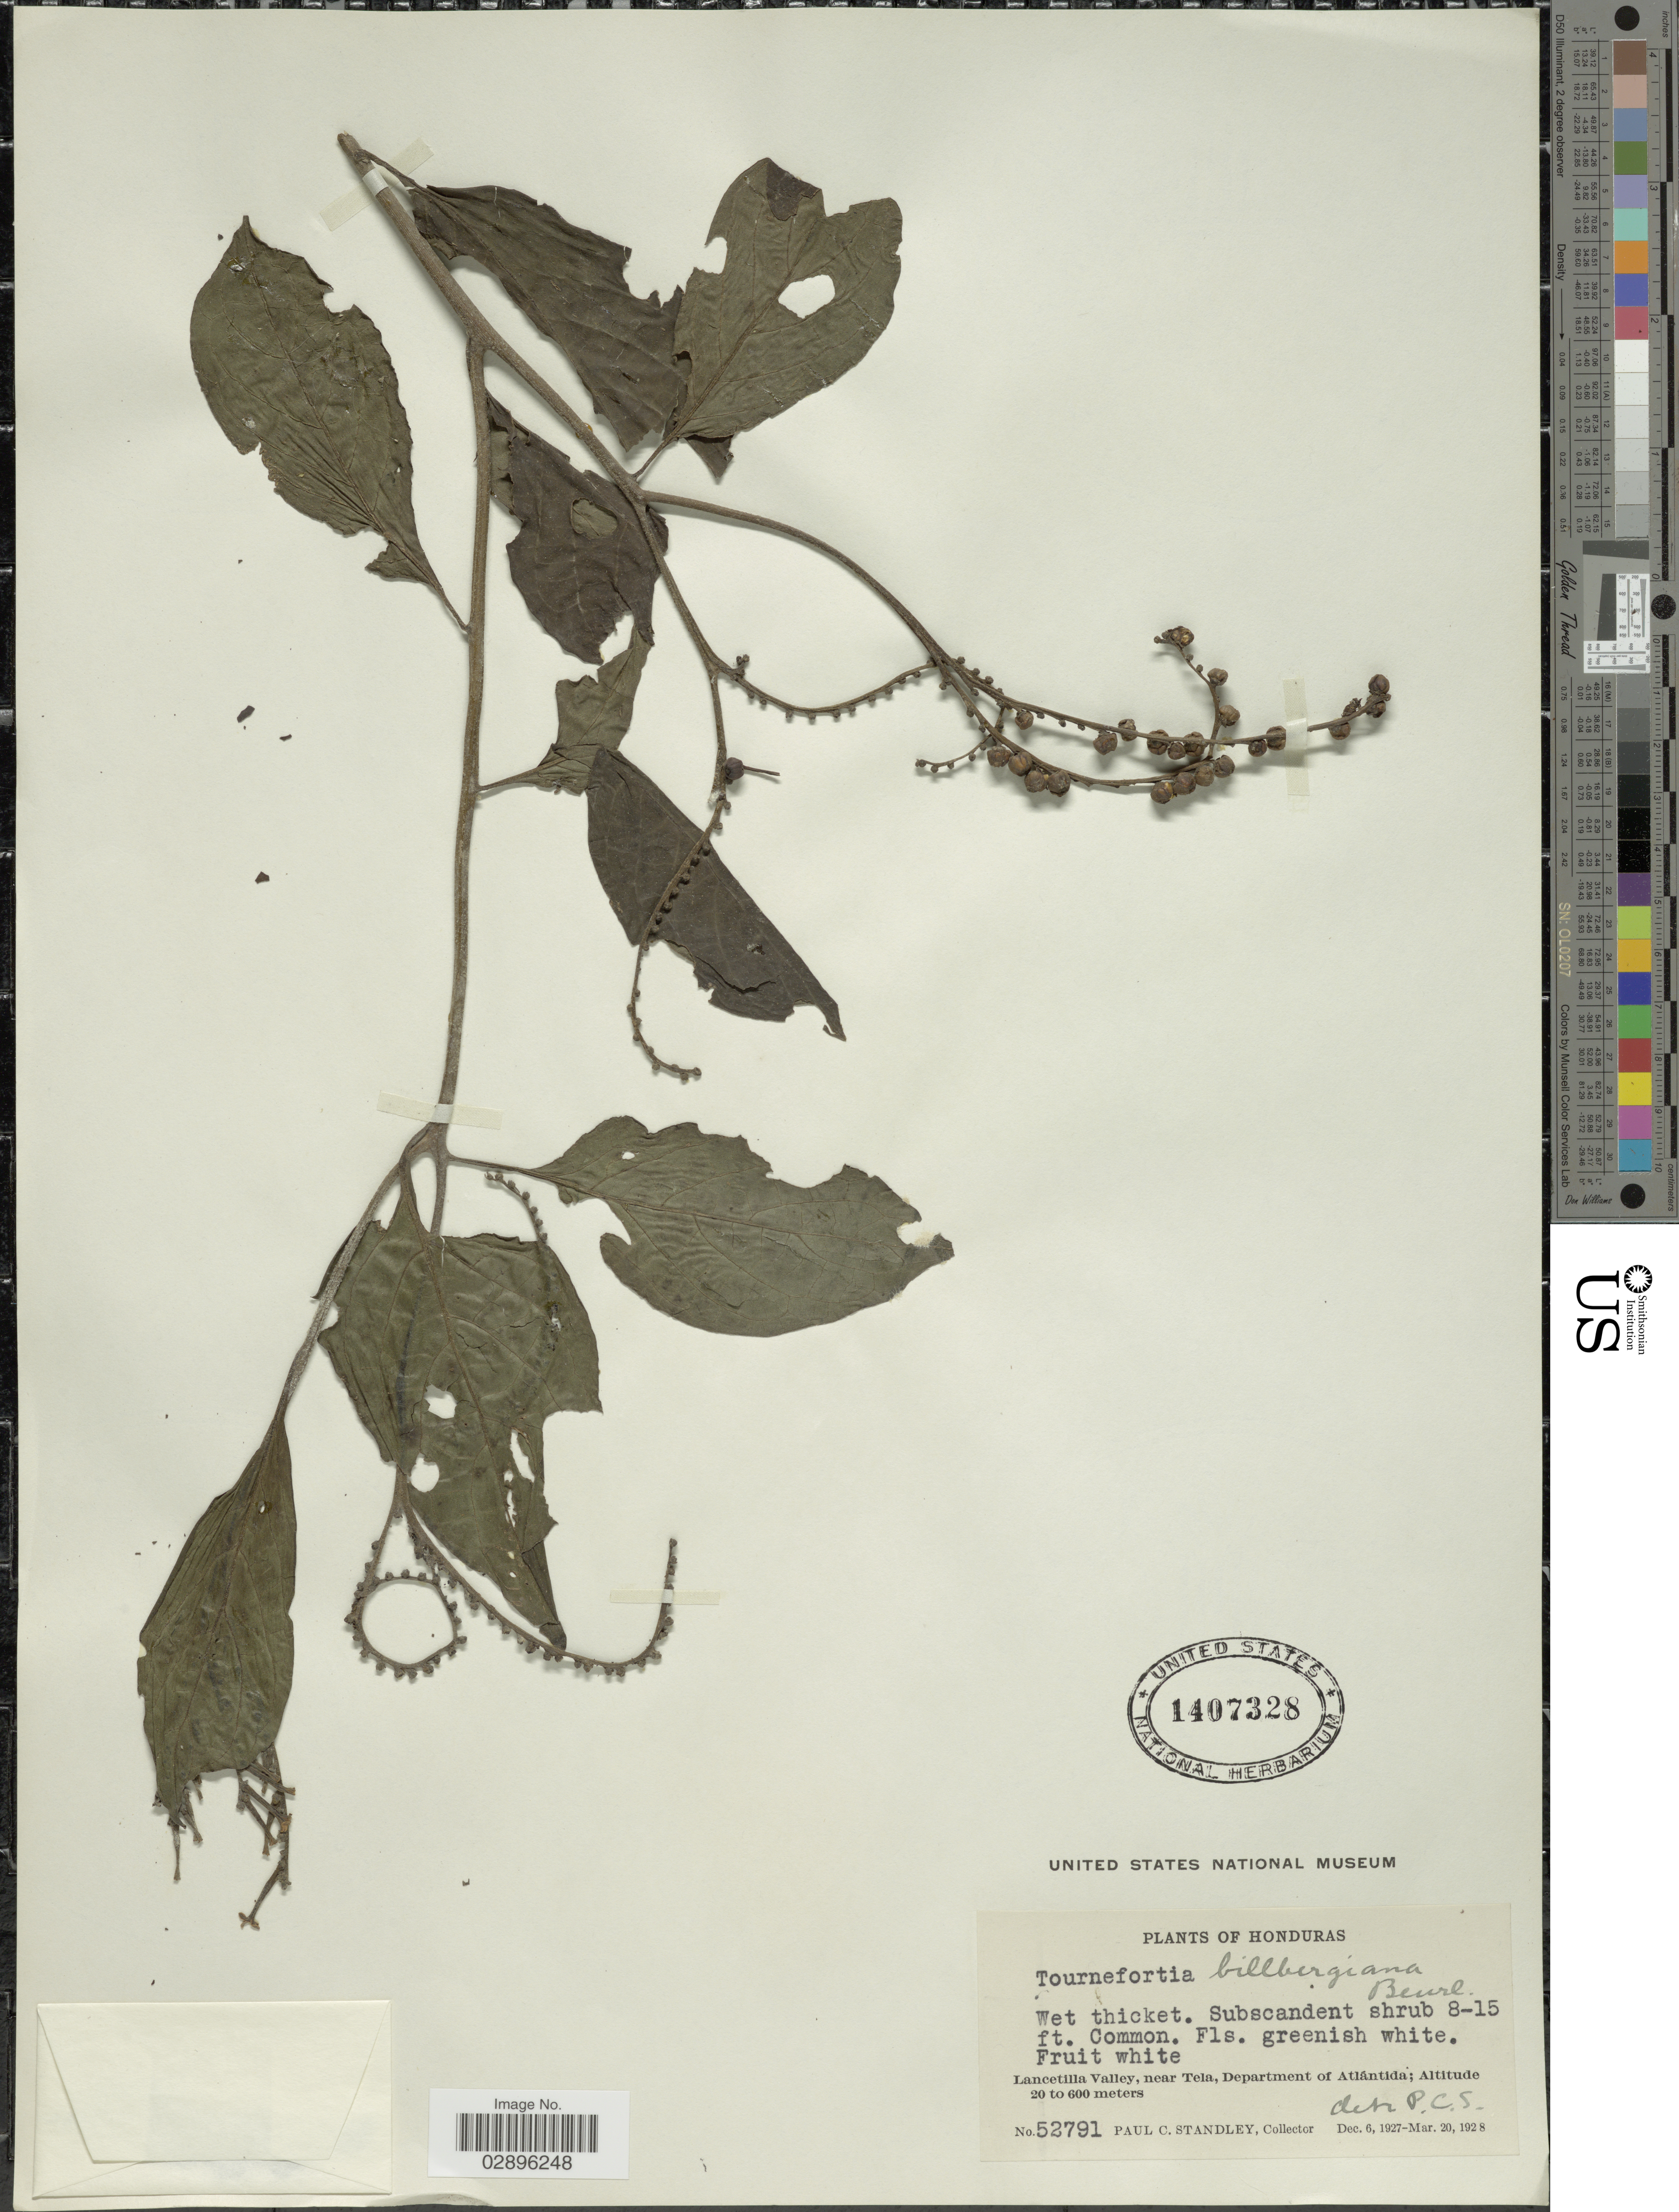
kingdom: Plantae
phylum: Tracheophyta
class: Magnoliopsida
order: Boraginales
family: Heliotropiaceae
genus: Tournefortia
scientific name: Tournefortia angustiflora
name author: Ruiz & Pav.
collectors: P. C. Standley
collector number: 52791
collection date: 1927-12-06/1928-03-20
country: Honduras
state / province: Atlántida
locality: Lancetilla Valley, near Tela, Department of Atlántida.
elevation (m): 20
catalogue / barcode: US 1407328